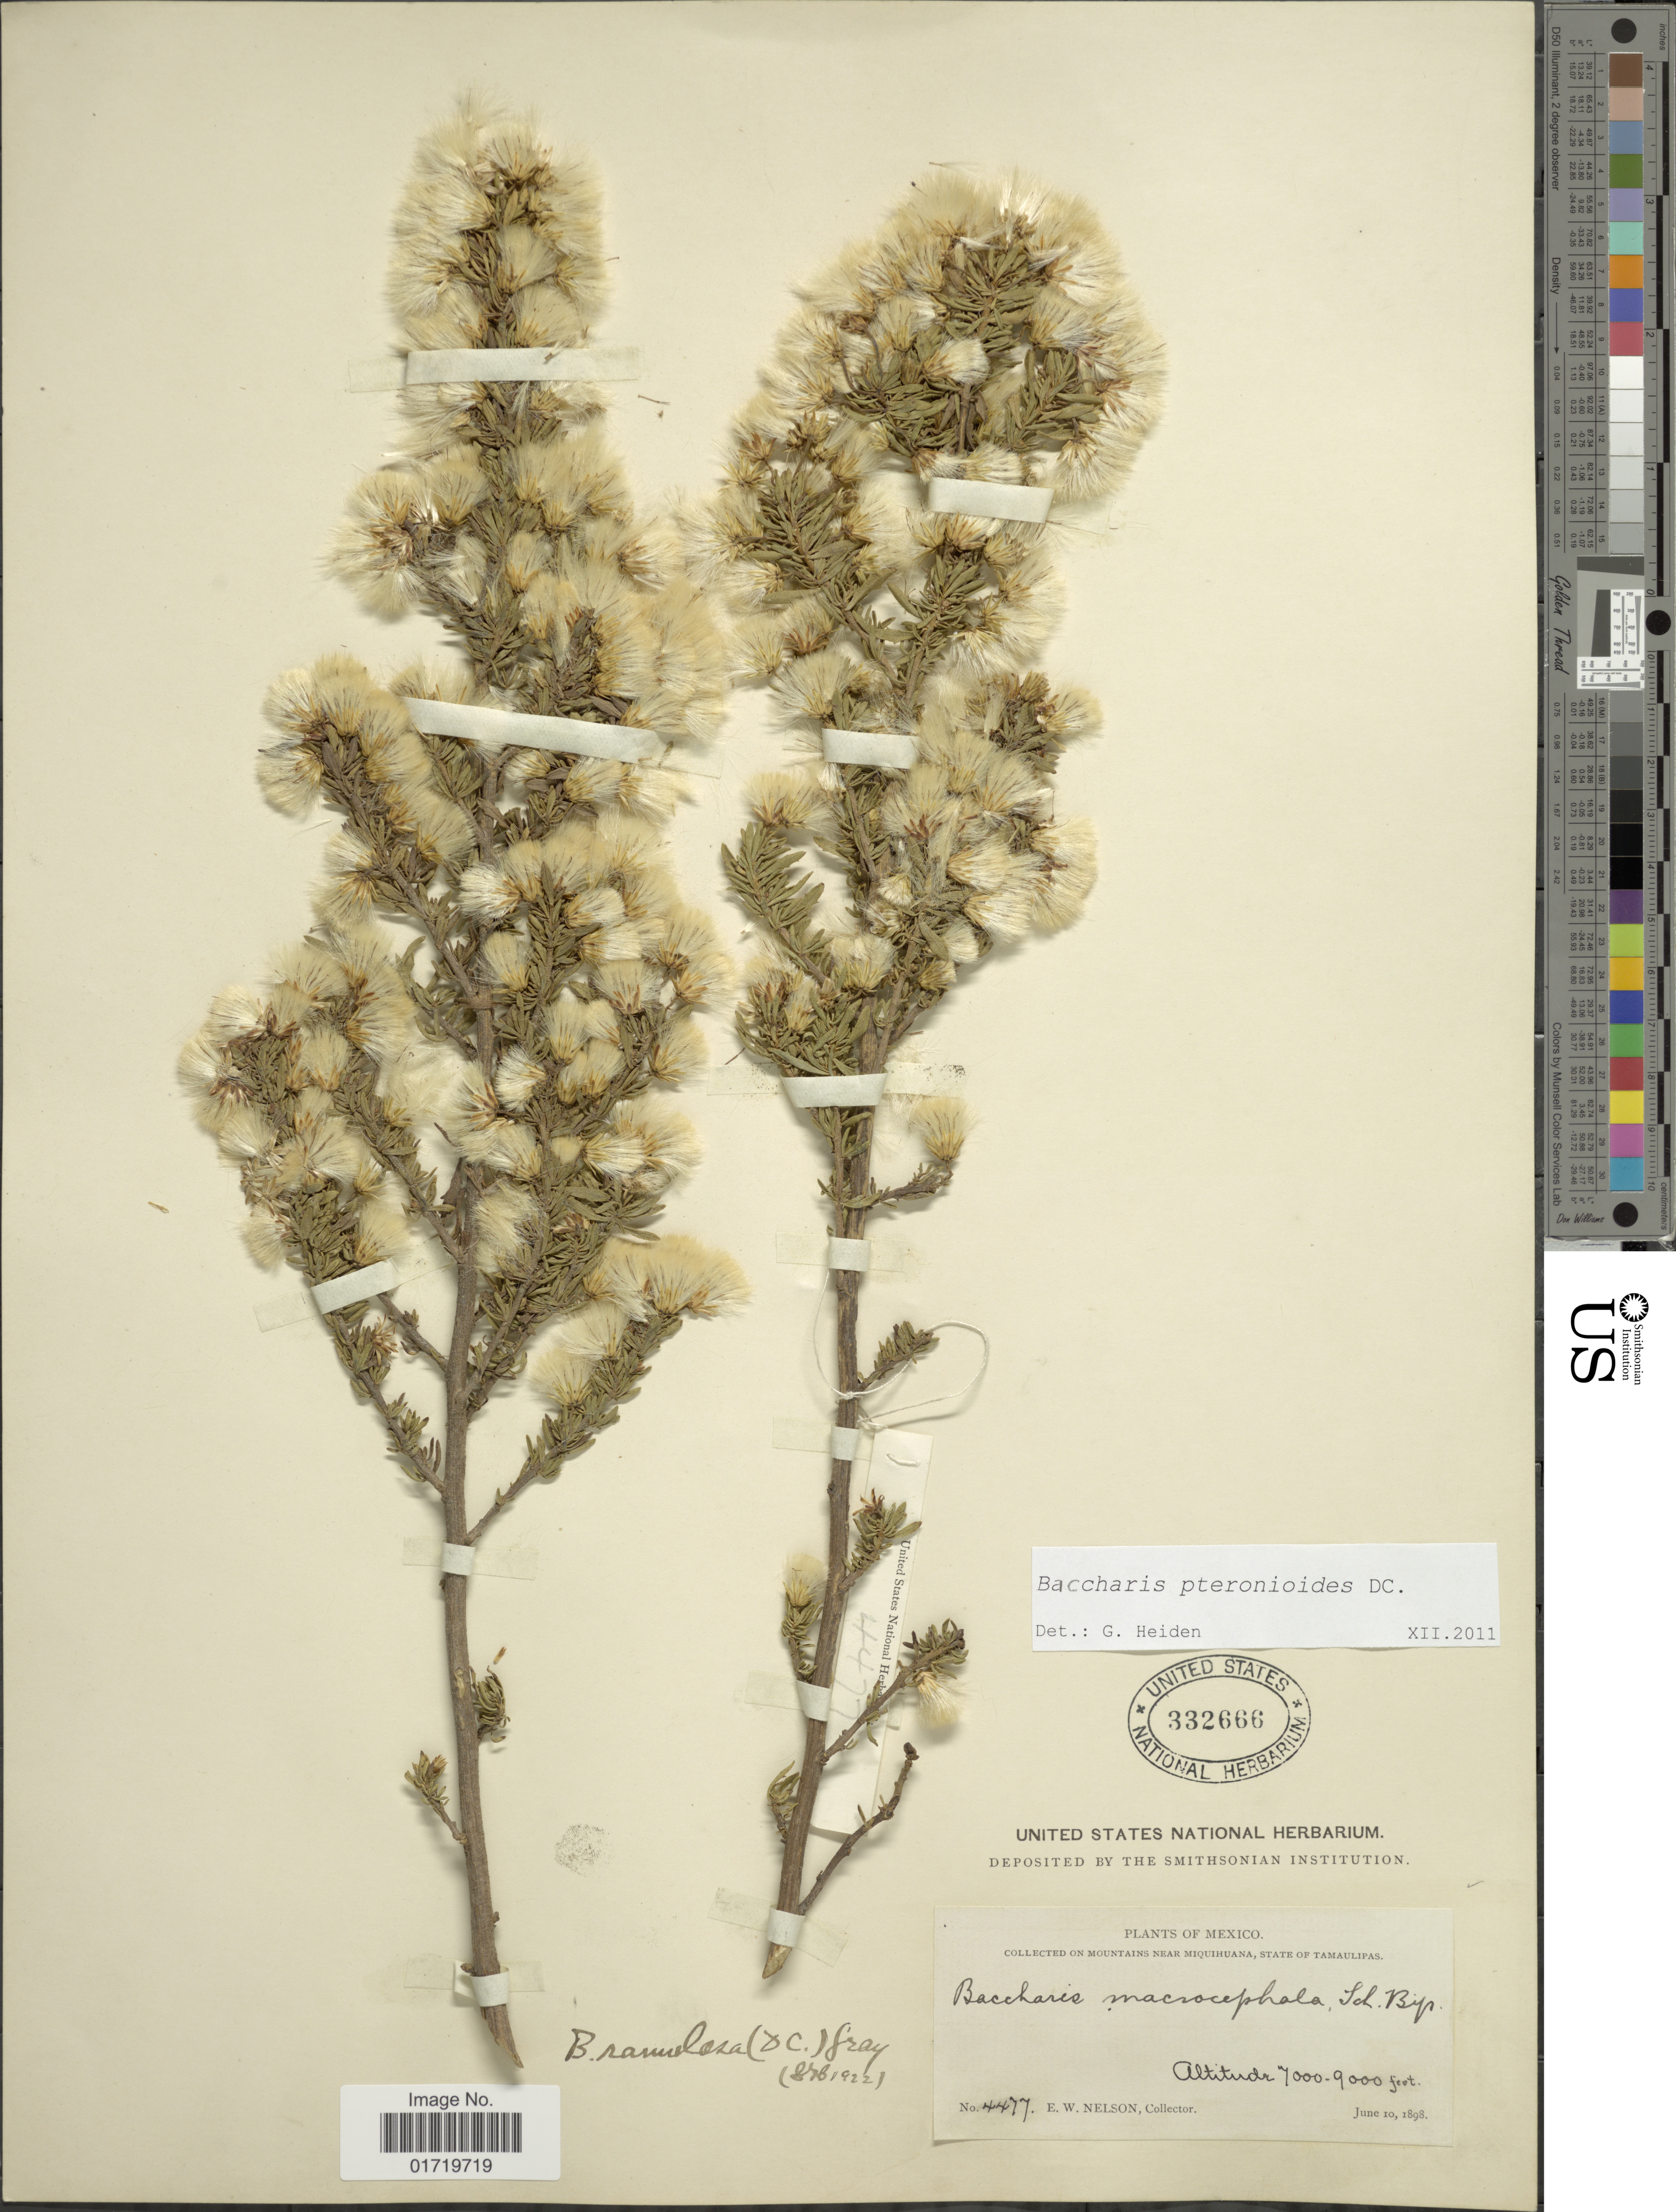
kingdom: Plantae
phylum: Tracheophyta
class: Magnoliopsida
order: Asterales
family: Asteraceae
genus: Baccharis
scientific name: Baccharis pteronioides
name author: DC.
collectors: E. W. Nelson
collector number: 4477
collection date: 1898-06-10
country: Mexico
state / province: Tamaulipas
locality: On Mountains Near Miquihuana, State of Tamaulipas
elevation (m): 2134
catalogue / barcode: US 332666